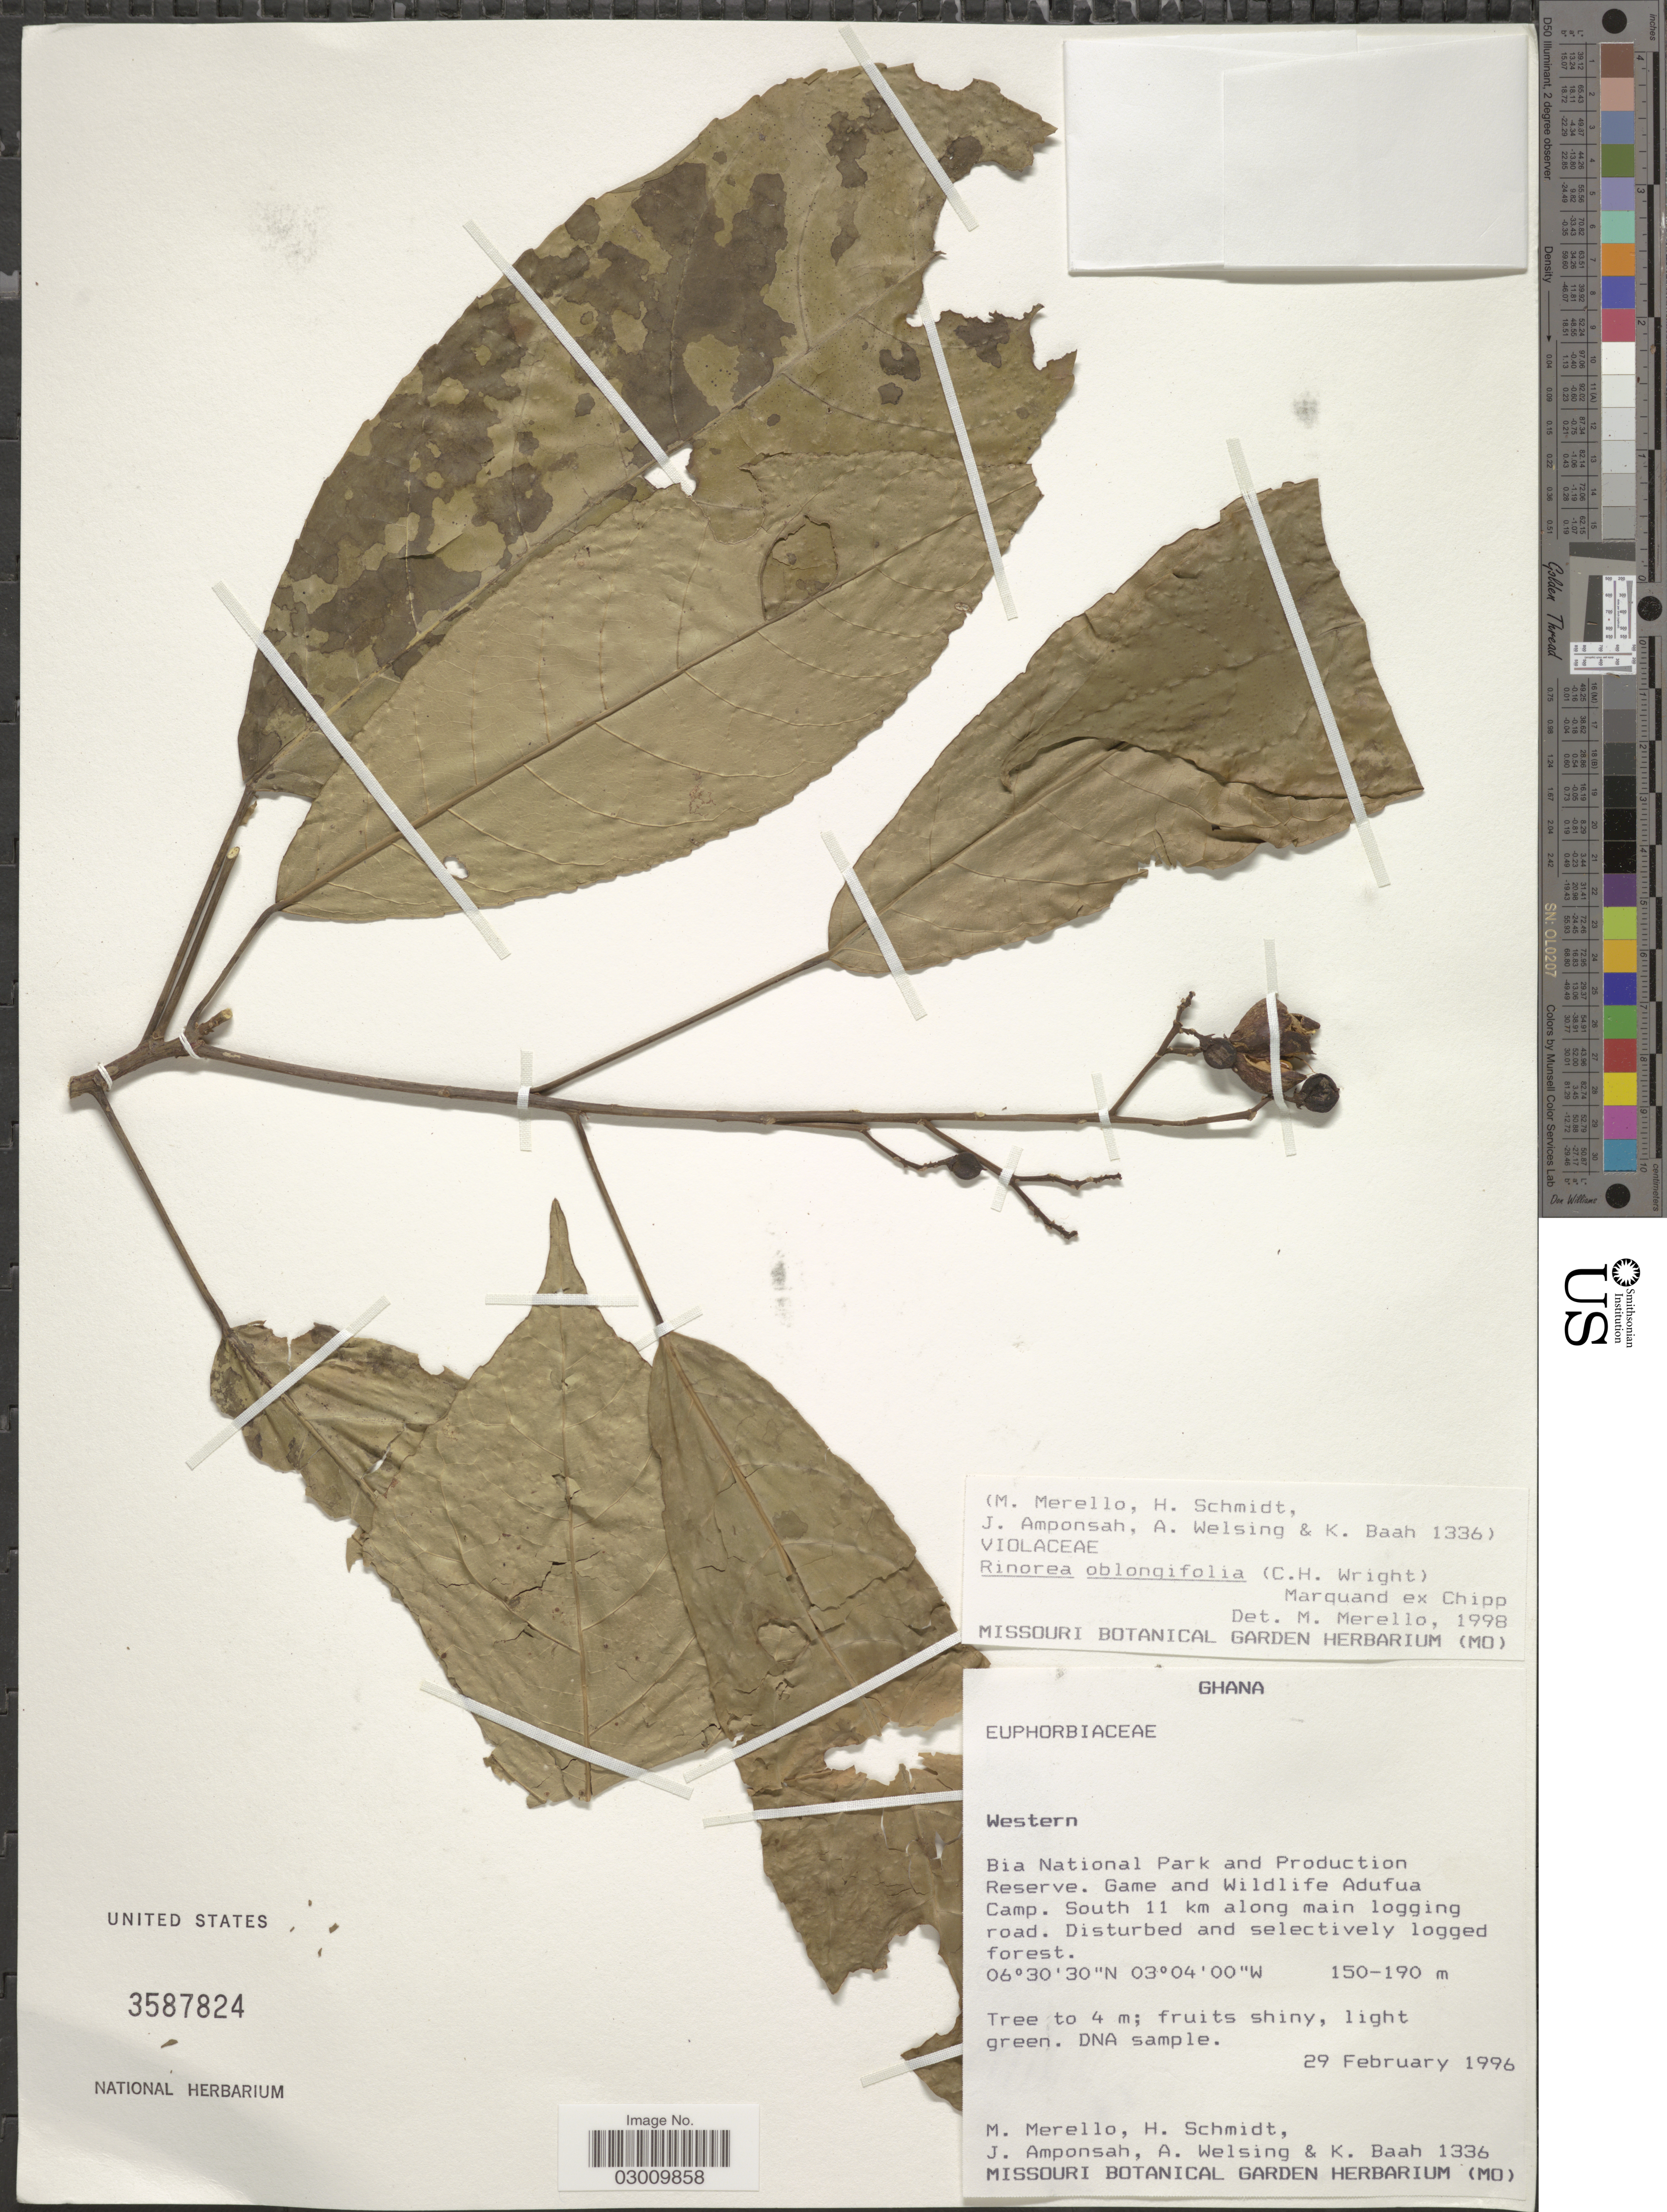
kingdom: Plantae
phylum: Tracheophyta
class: Magnoliopsida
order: Malpighiales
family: Violaceae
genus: Rinorea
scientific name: Rinorea oblongifolia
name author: (C.H. Wright) C. Marquand ex Chipp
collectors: M. Merello, H. Schmidt, J. Amponsah, A. Welsing & K. Baah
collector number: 1336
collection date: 1996-02-29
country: Ghana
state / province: Western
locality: Bia National Park and Production Reserve. Game and Wildlife Adufua Camp. South 11 km along main logging road.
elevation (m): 150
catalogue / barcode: US 3587824